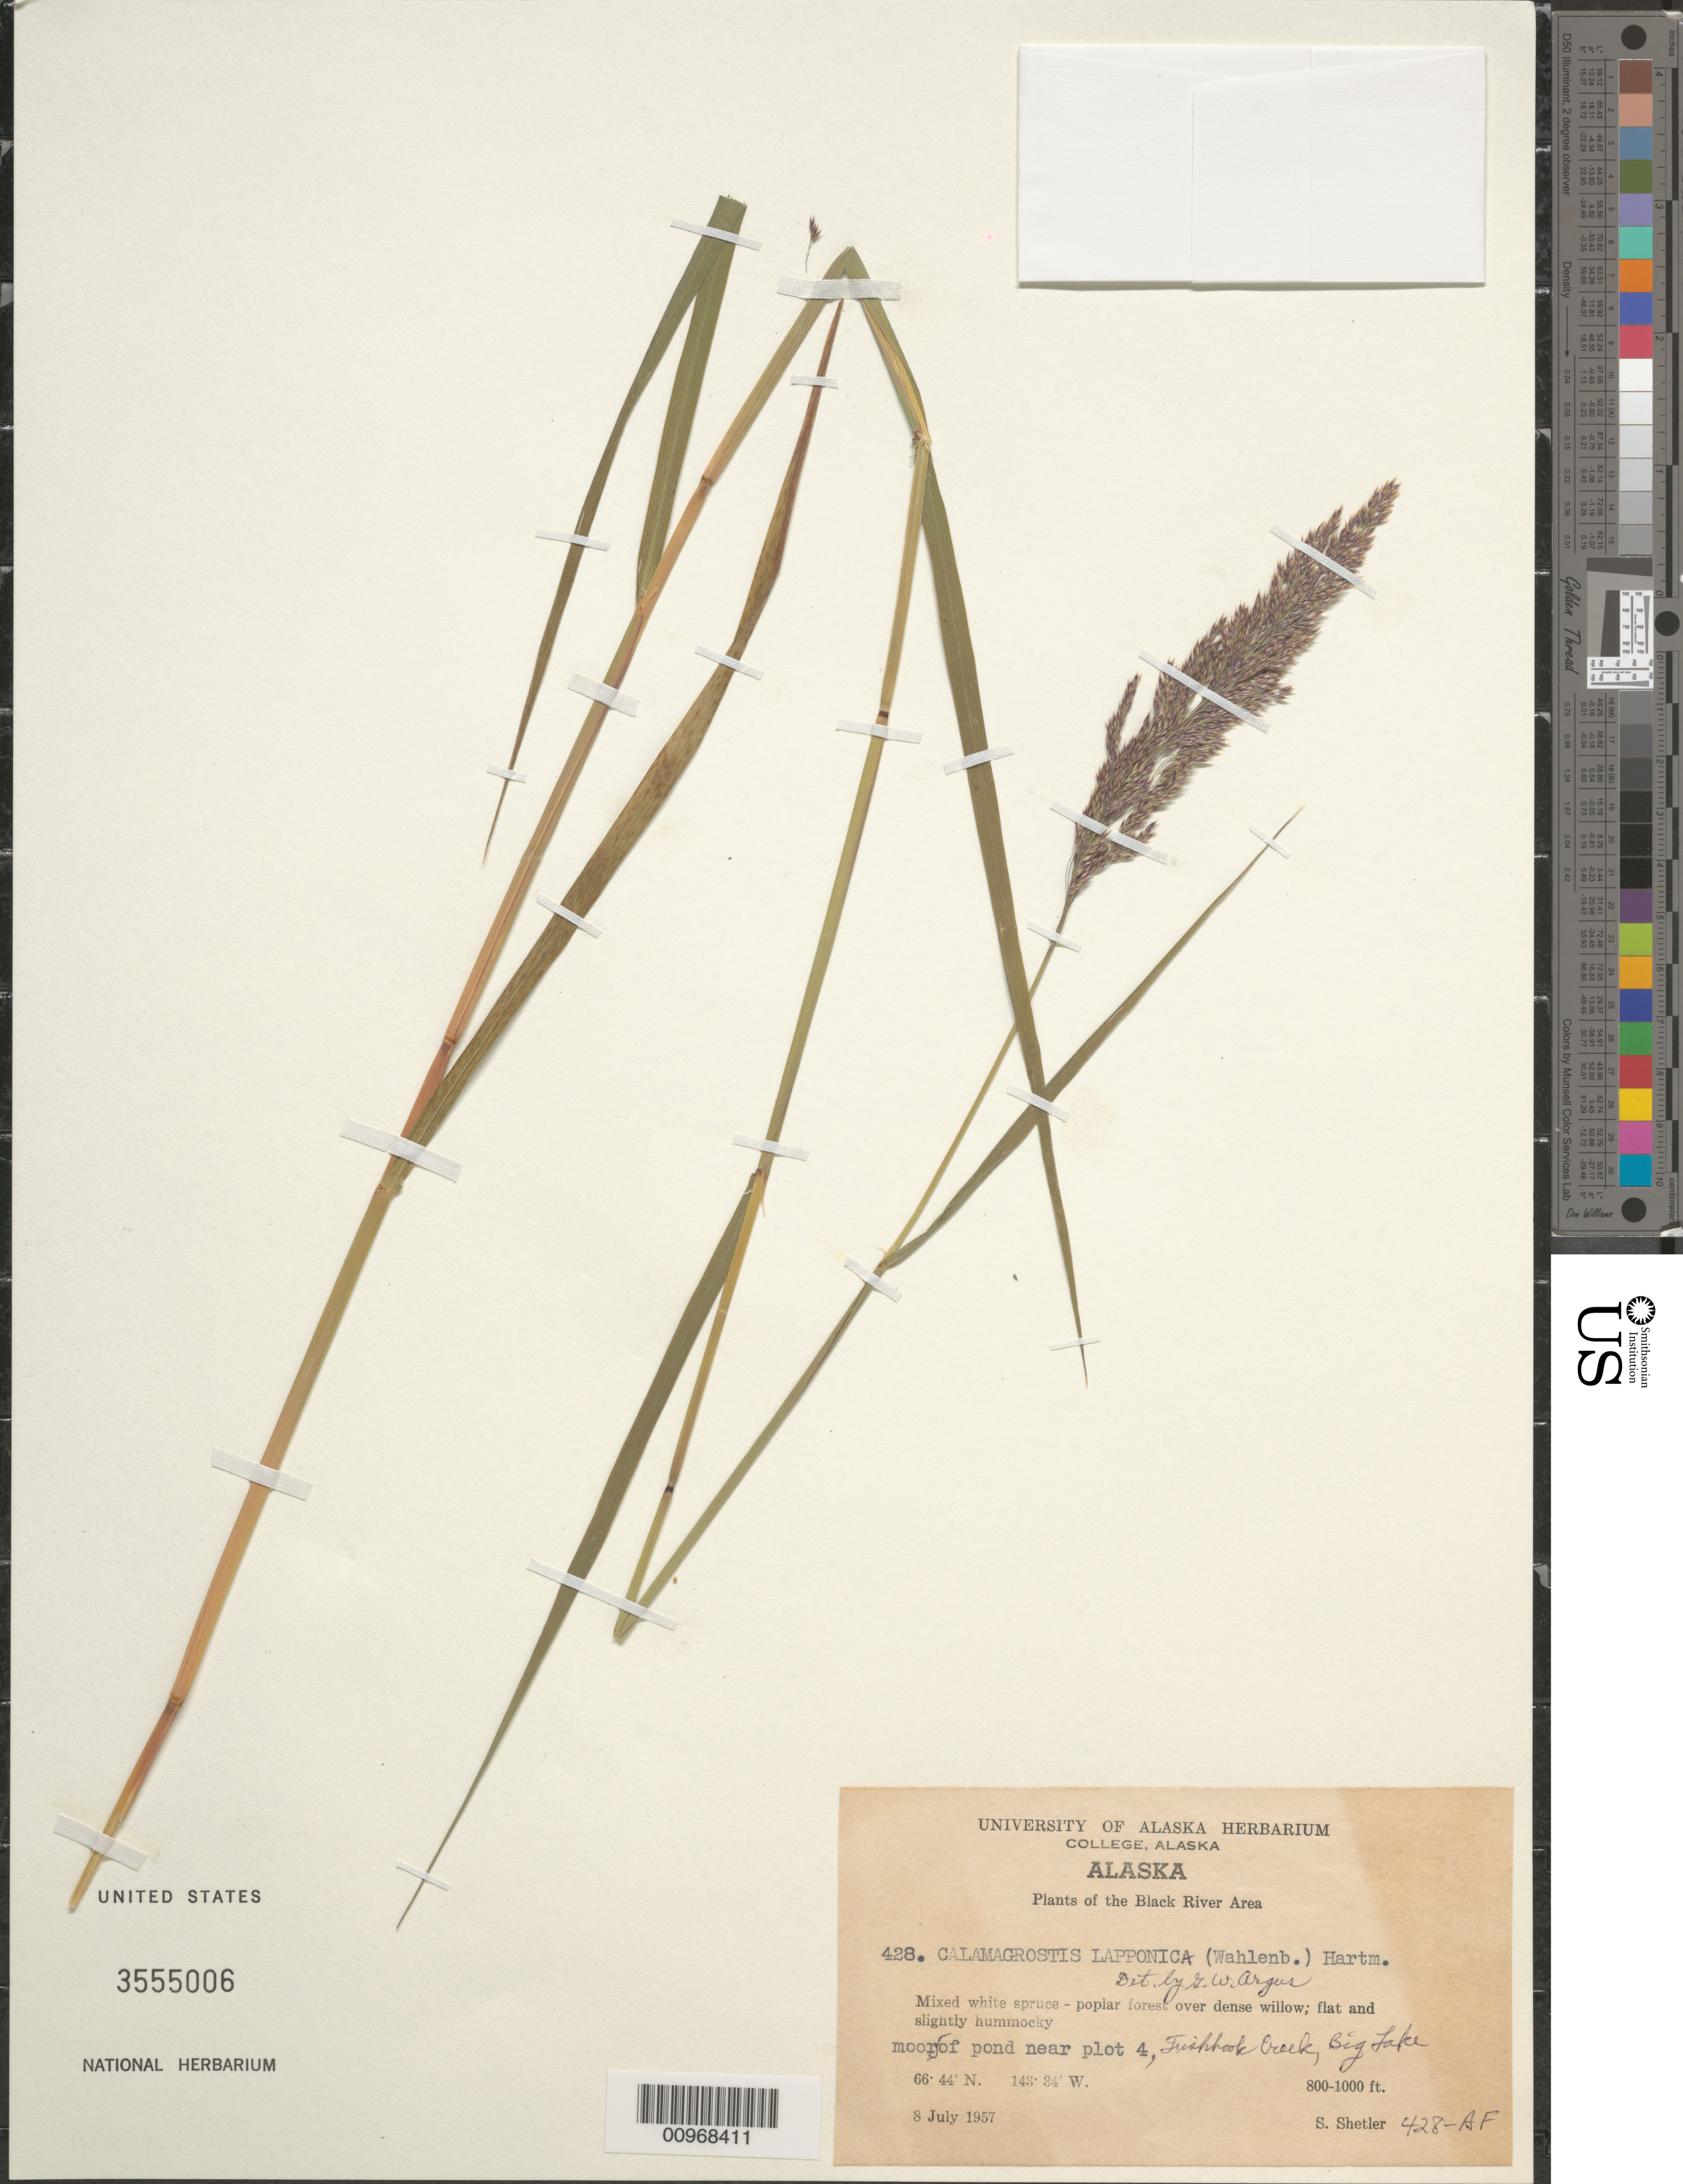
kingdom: Plantae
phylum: Tracheophyta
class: Liliopsida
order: Poales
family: Poaceae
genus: Calamagrostis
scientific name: Calamagrostis lapponica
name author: (Wahlenb.) Hartm.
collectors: S. Shetler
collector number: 428-AF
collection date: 1957-07-08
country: United States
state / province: Alaska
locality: The Black River Area. Near plot 4, Fishhook Creek, Big Lake.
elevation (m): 244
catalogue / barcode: US 3555006